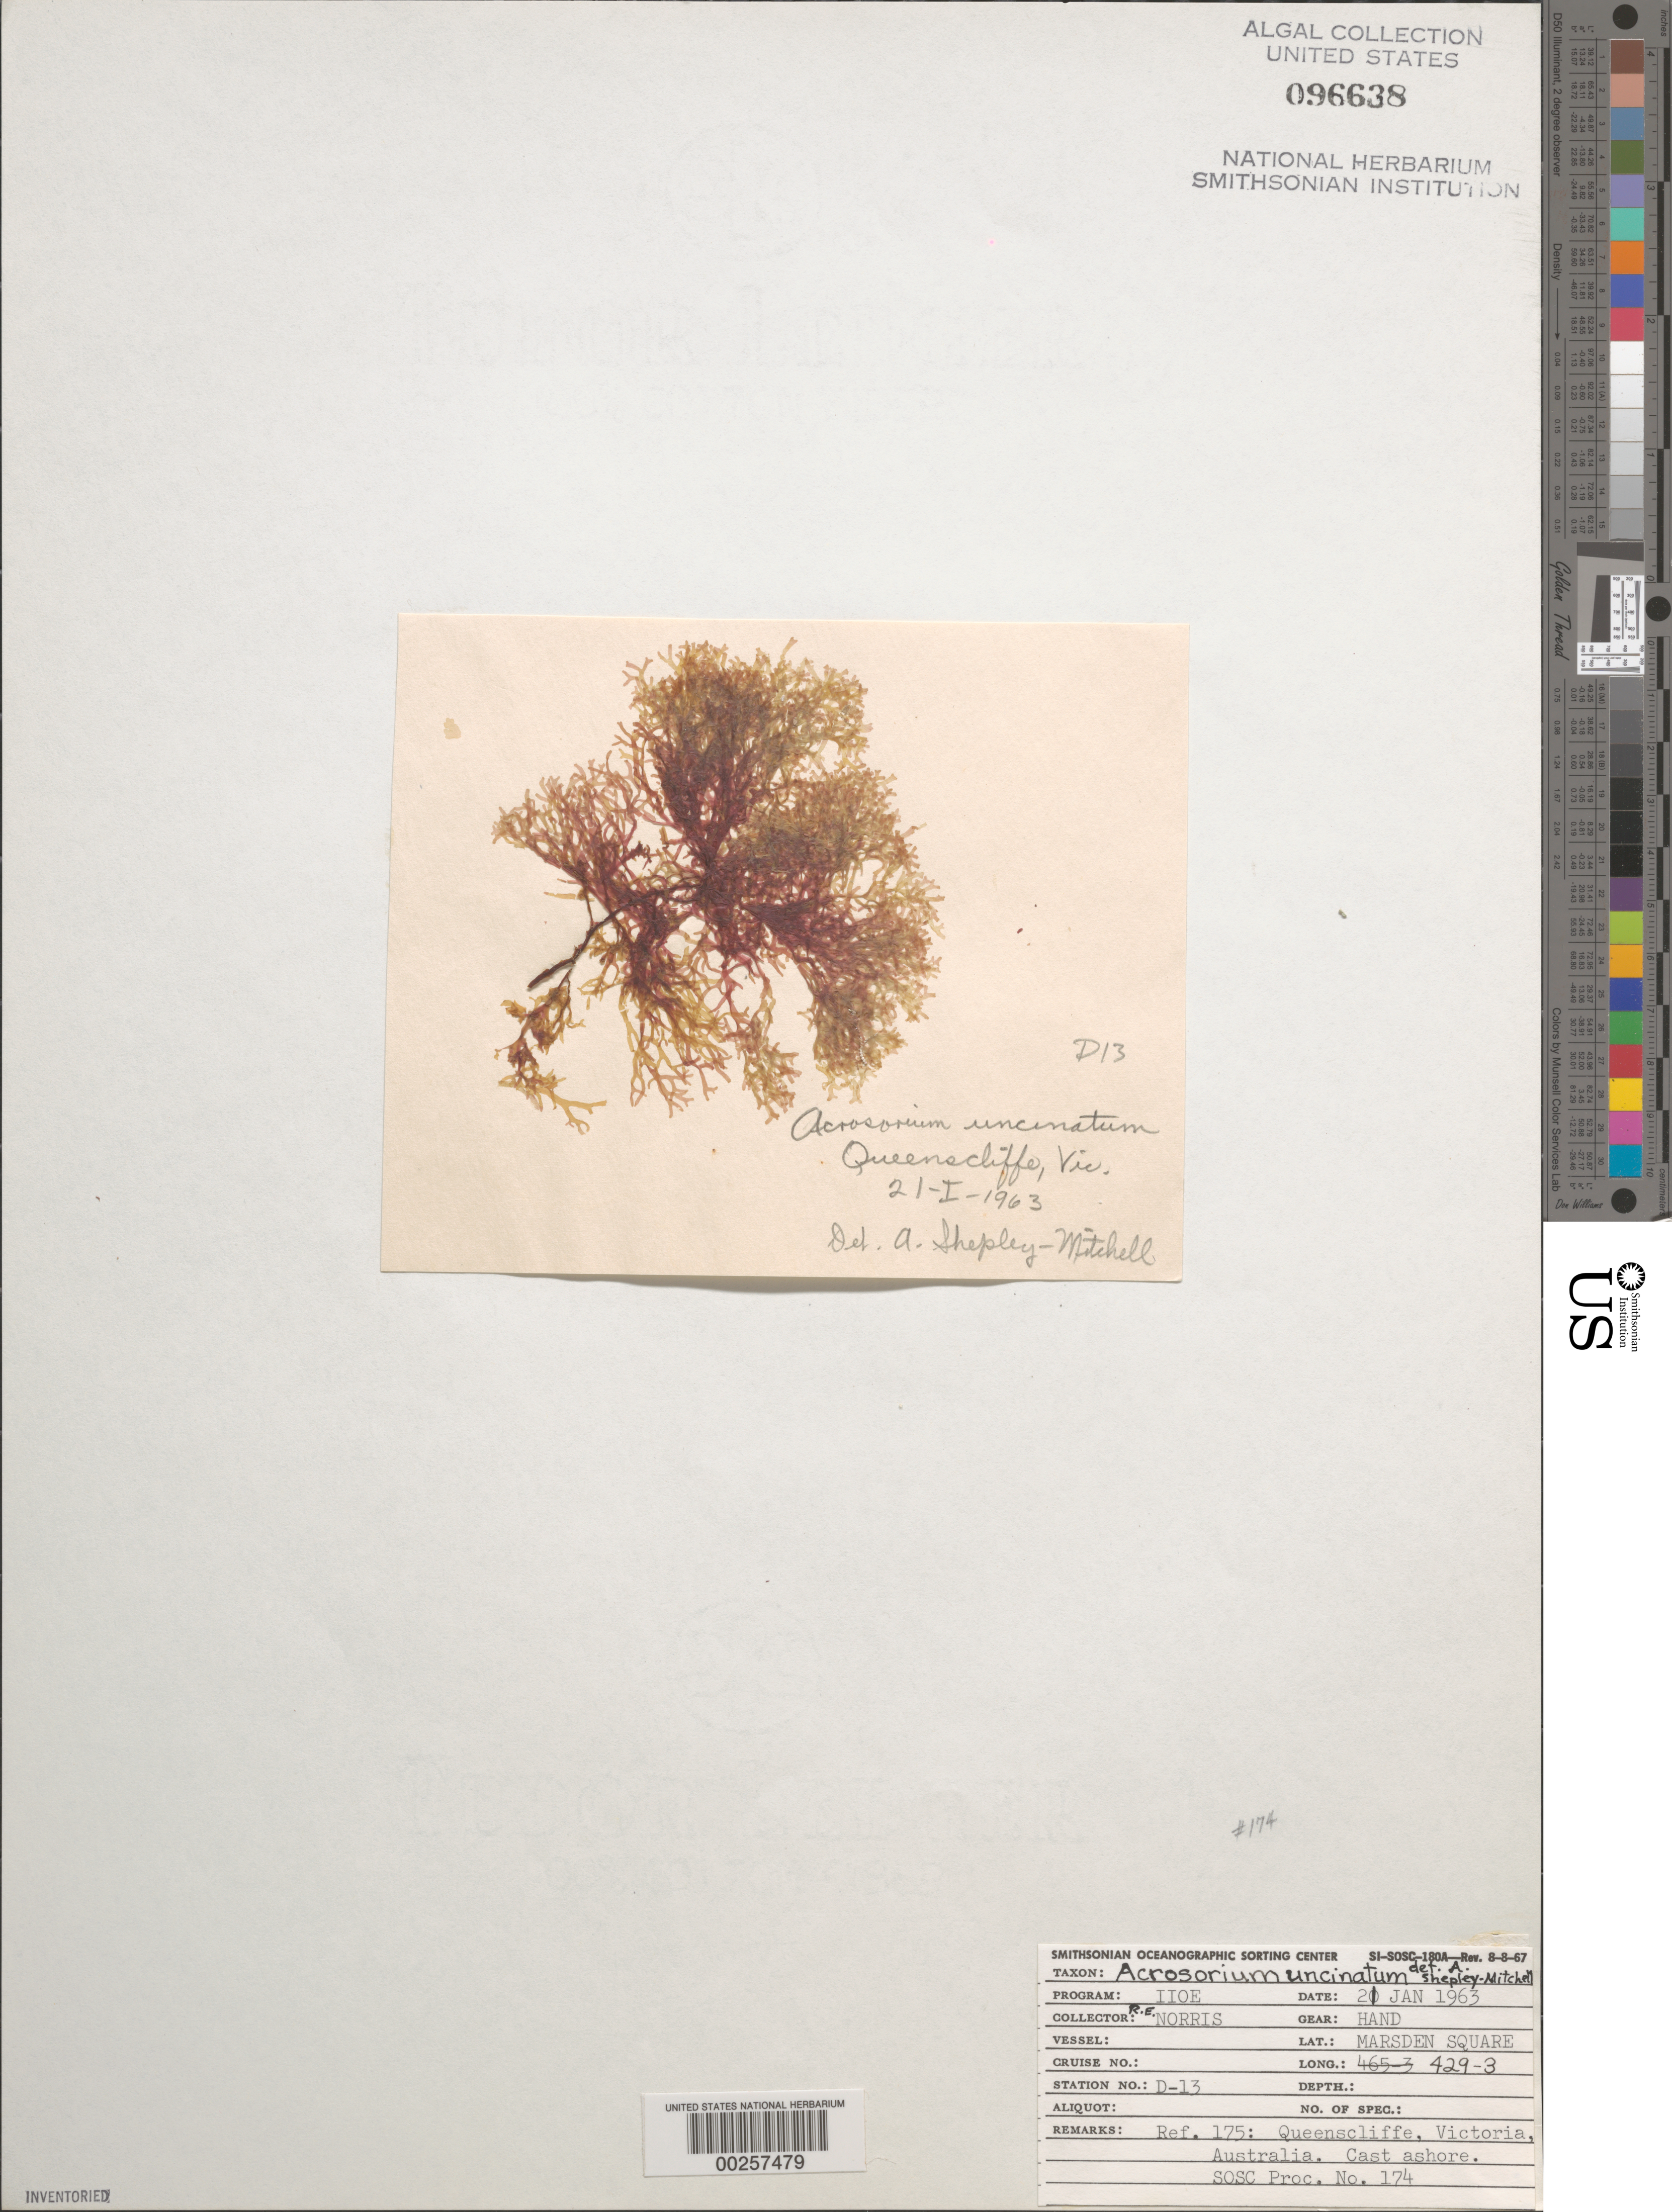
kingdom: Plantae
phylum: Rhodophyta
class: Florideophyceae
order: Ceramiales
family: Delesseriaceae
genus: Cryptopleura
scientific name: Cryptopleura ramosa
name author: (Huds.) L.M. Newton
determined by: Algae name updating Project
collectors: R. E. Norris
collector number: Station D-13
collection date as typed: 21 Jan 1963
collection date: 1963-01-21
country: Australia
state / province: Victoria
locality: Queenscliffe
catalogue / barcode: US 96638